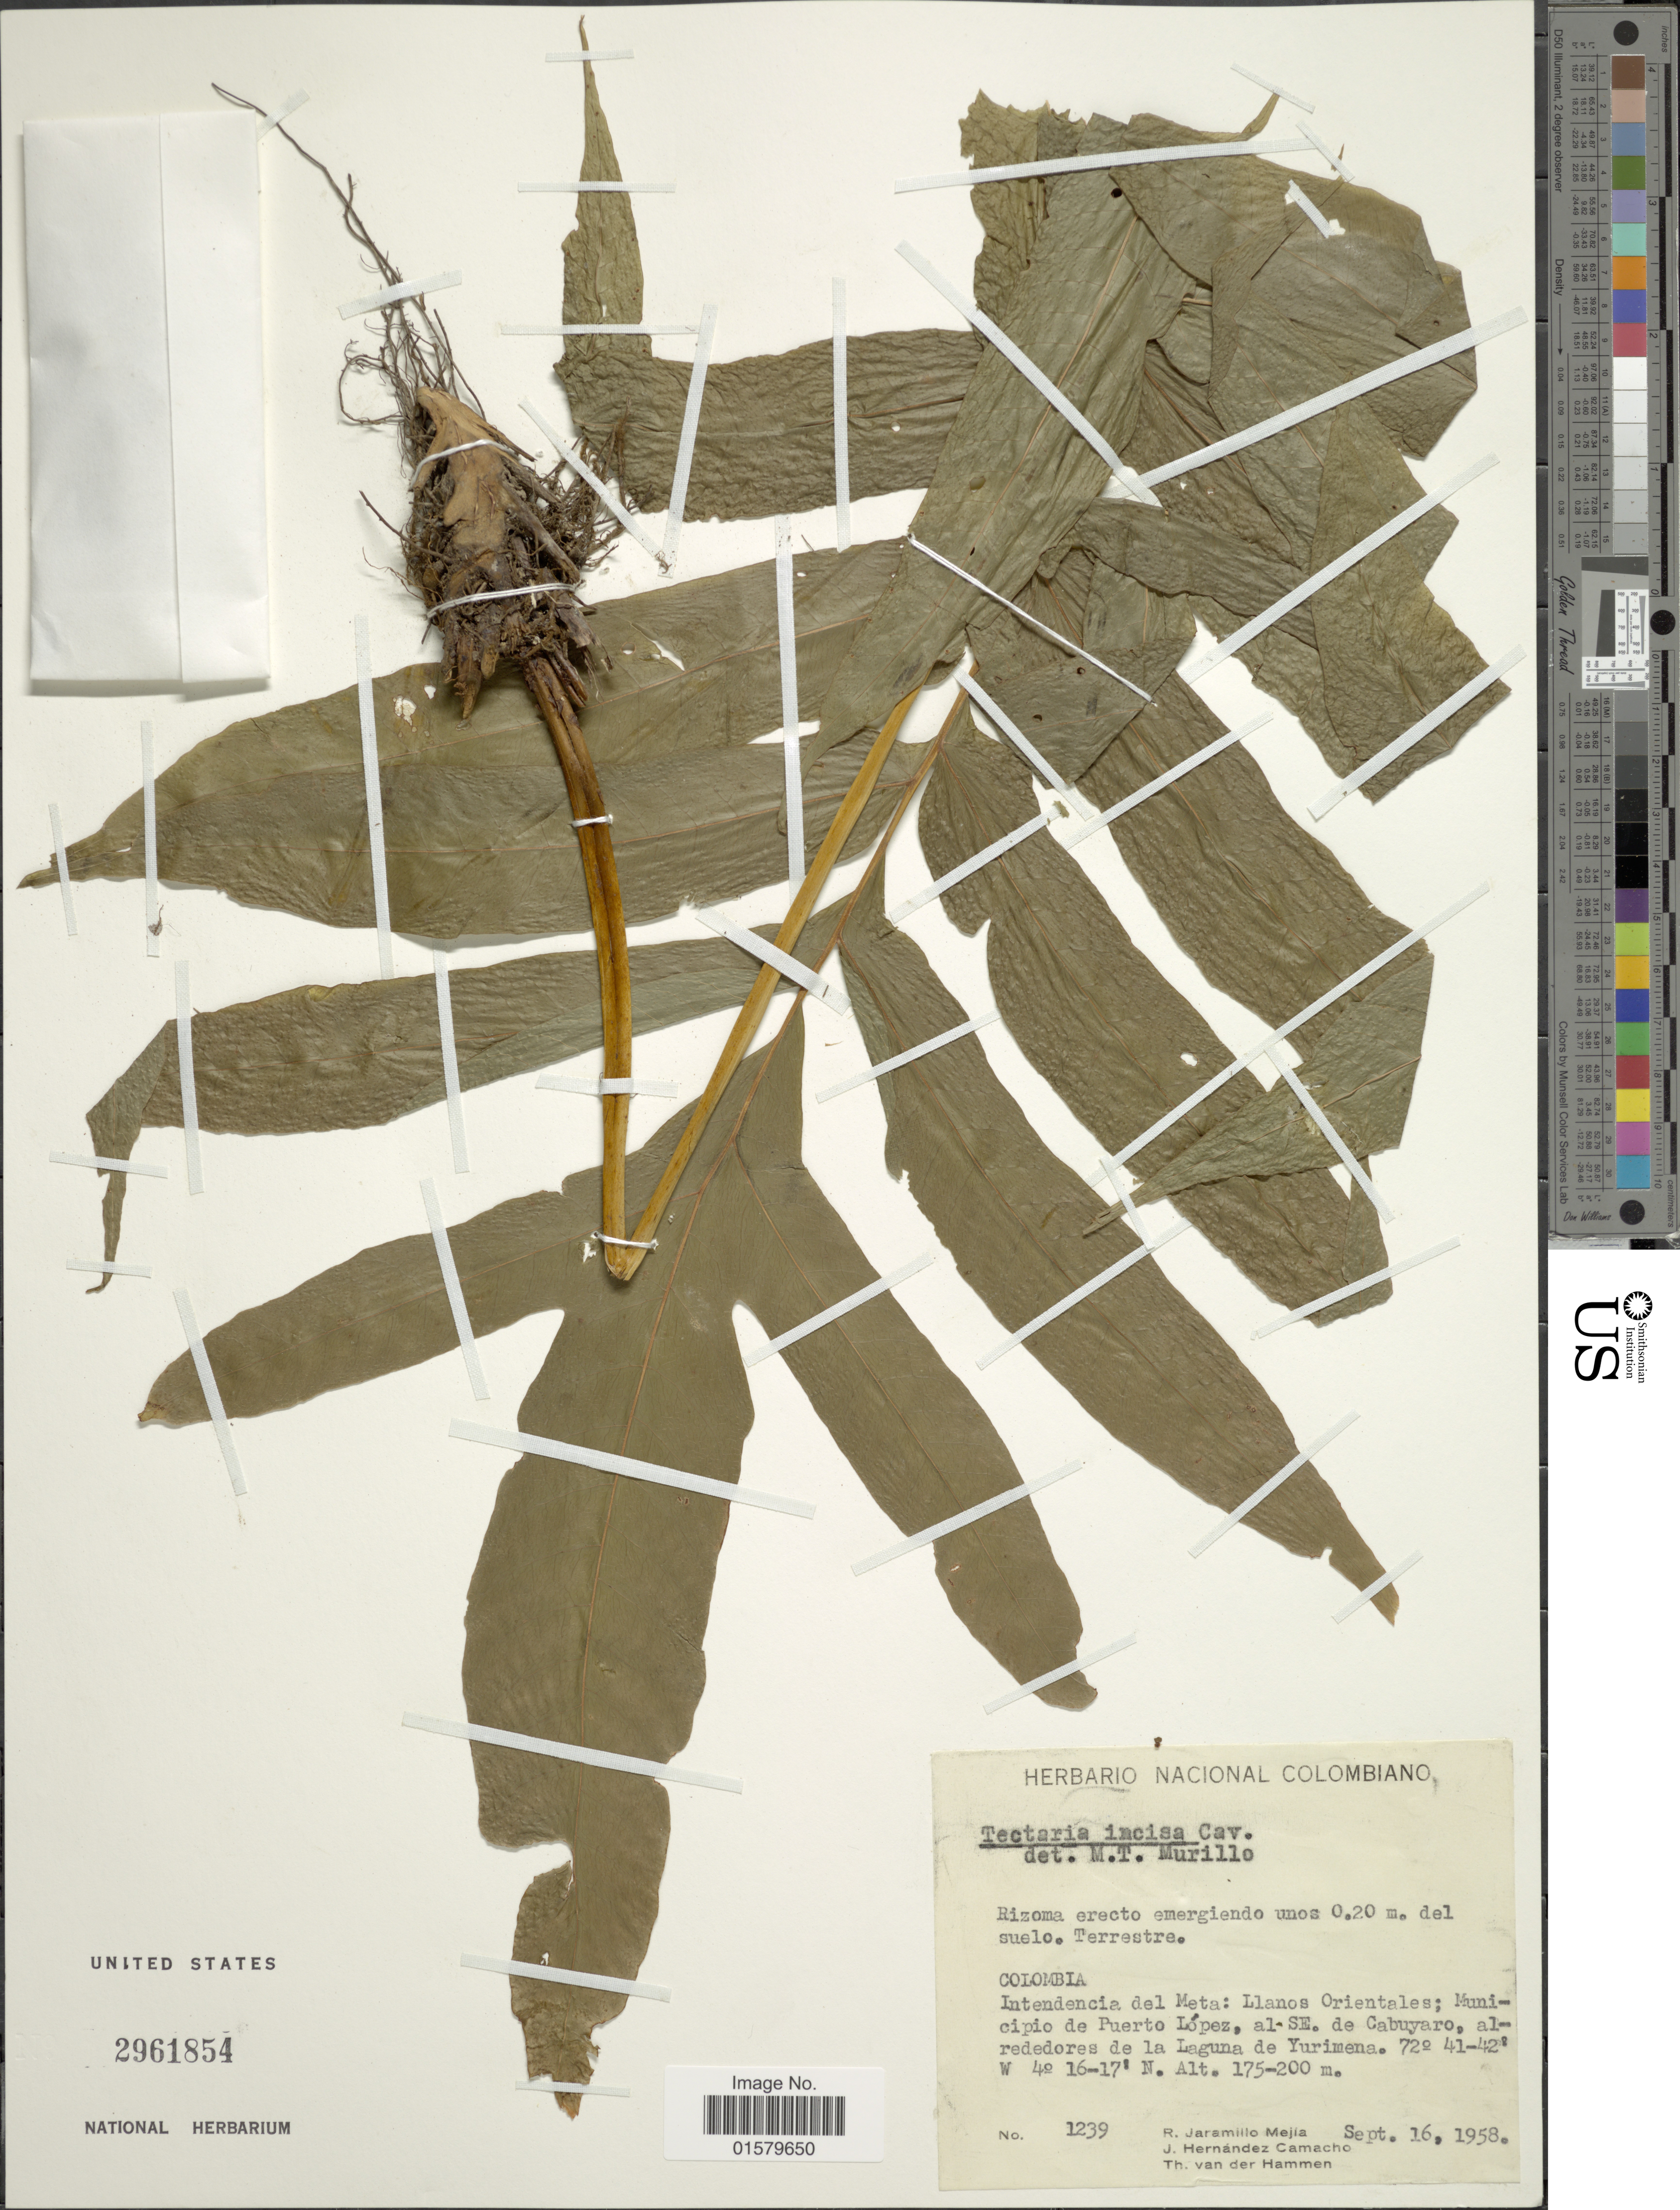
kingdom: Plantae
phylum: Tracheophyta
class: Polypodiopsida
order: Polypodiales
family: Tectariaceae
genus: Tectaria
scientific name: Tectaria incisa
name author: Cav.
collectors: R. Jaramillo M., J. Hernandez Camacho & T. Hammen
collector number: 1239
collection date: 1958-09-16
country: Colombia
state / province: Meta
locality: Llanos Orientales; Municipio de Puerto Lopez. al SE de Cabuyaro, alrededores de la Laguna de Yurimena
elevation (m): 175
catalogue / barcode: US 2961854